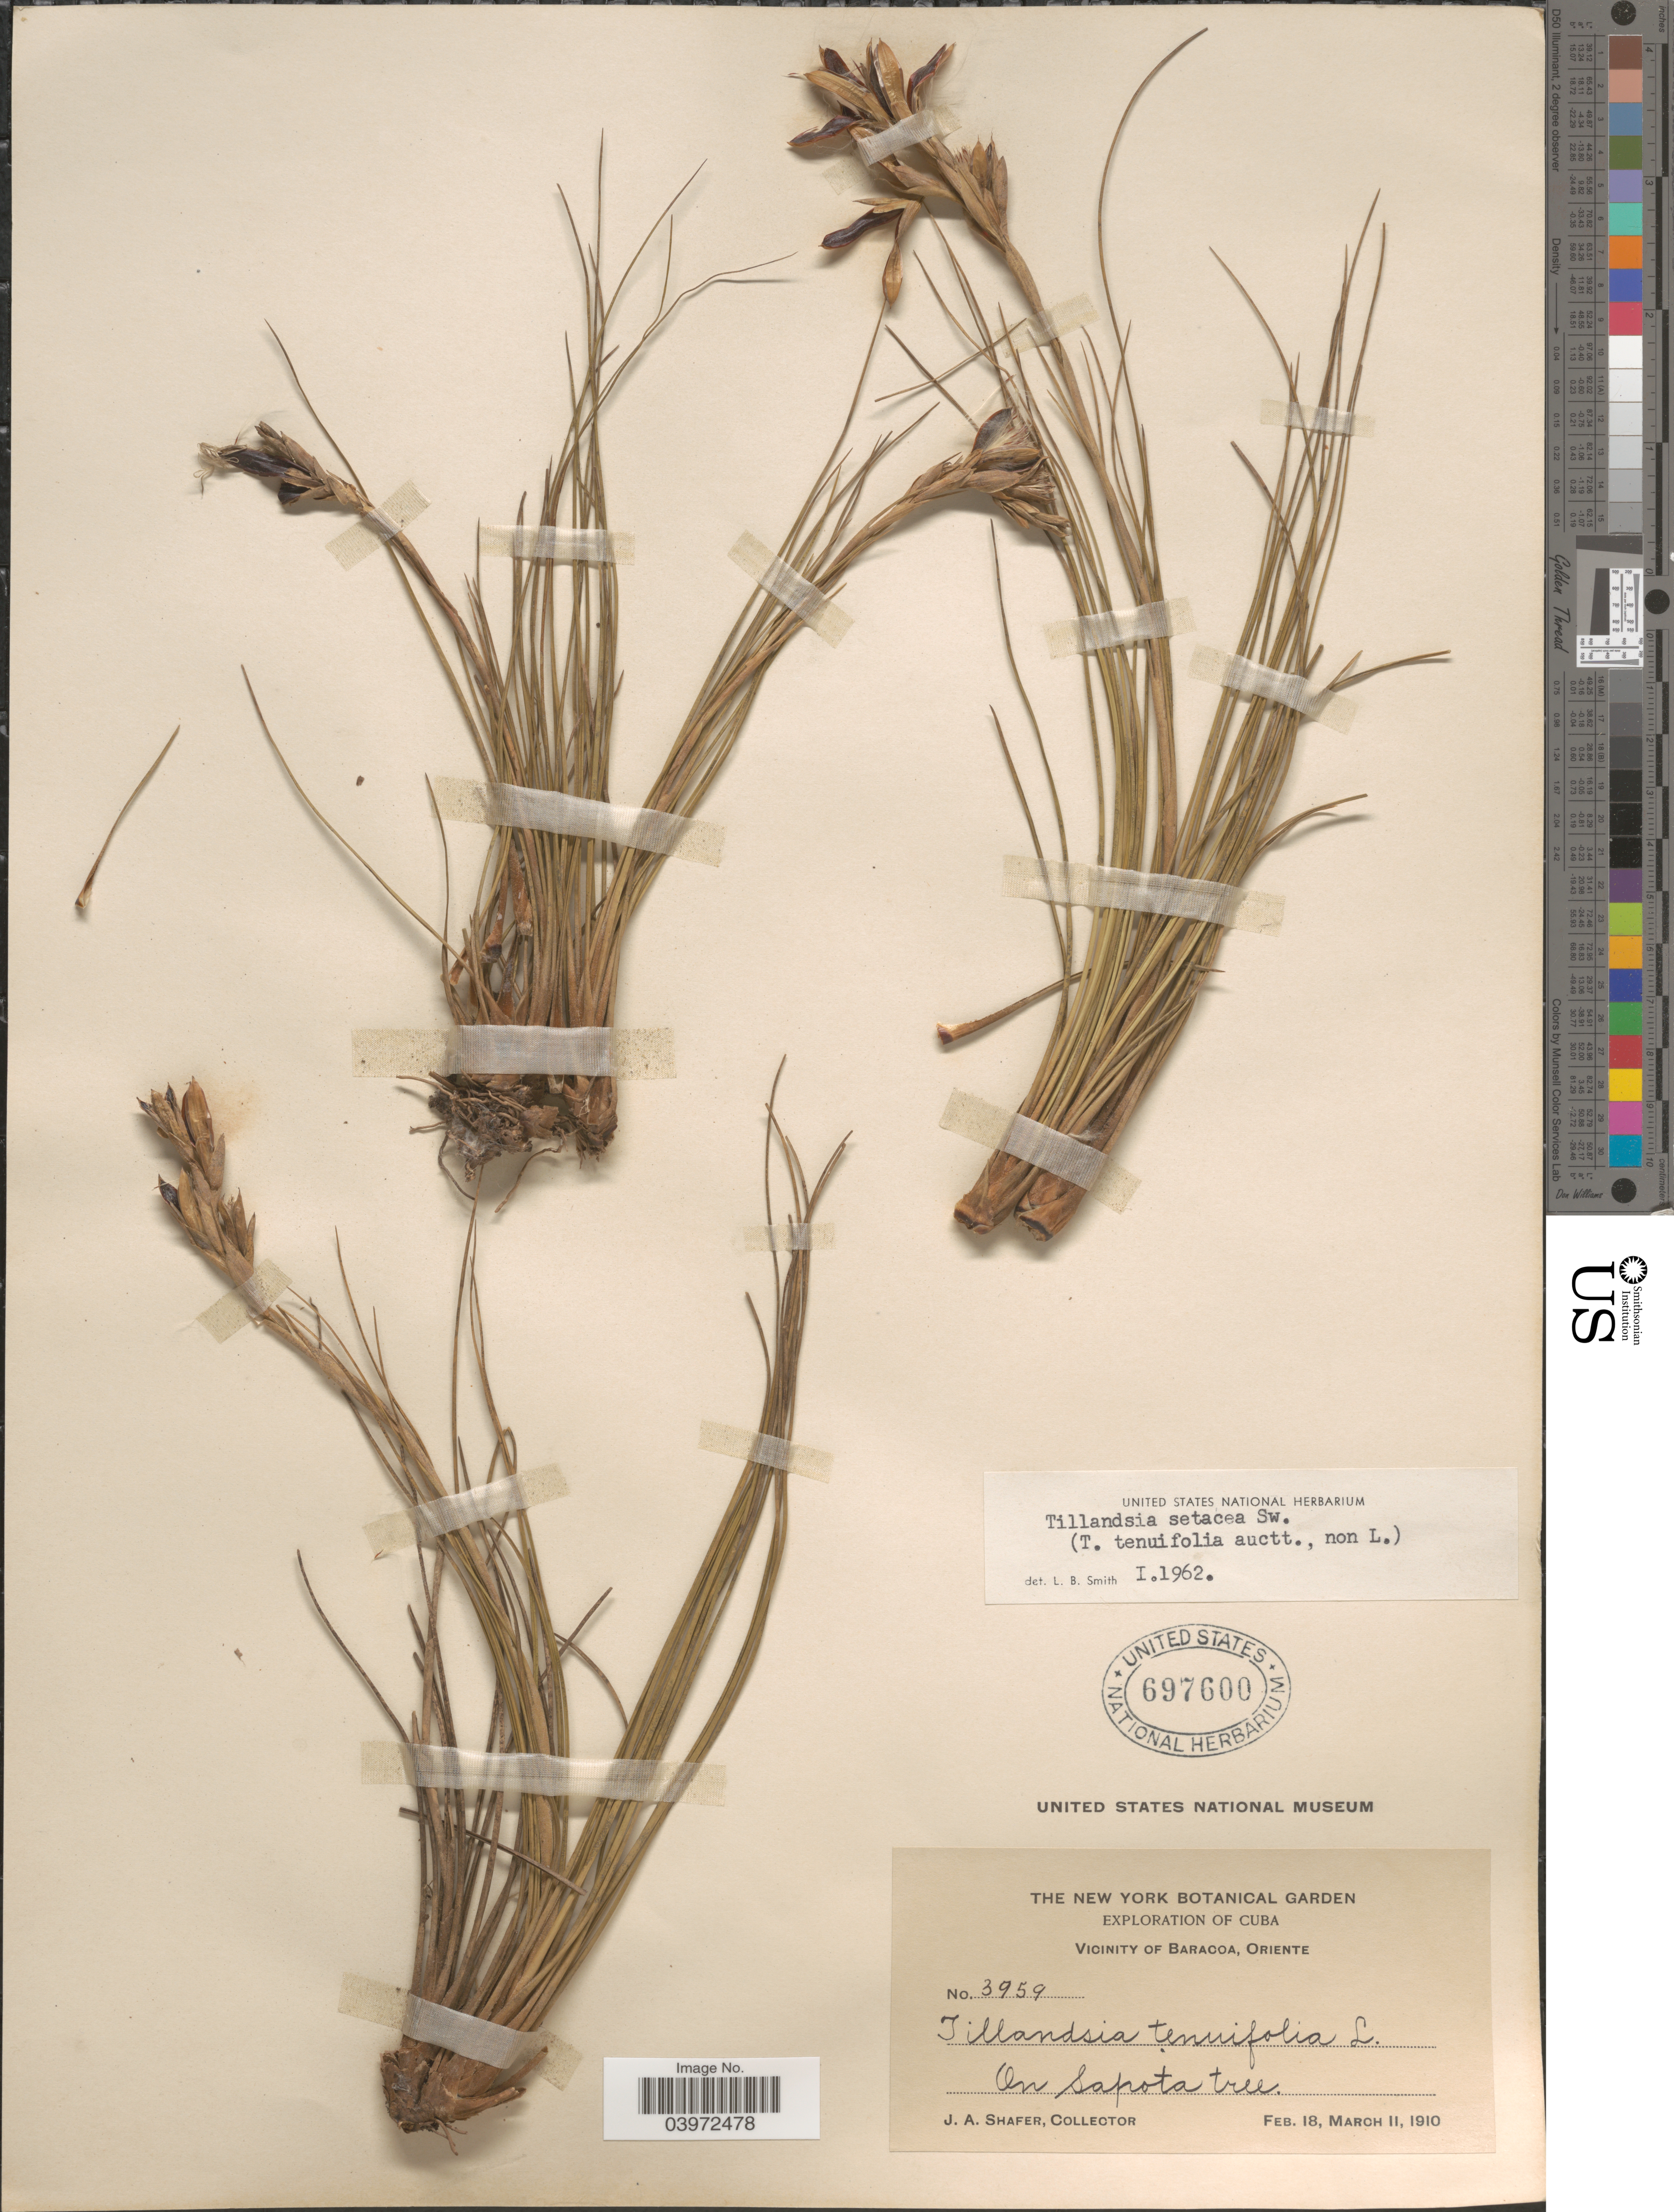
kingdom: Plantae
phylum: Tracheophyta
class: Liliopsida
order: Poales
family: Bromeliaceae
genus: Tillandsia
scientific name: Tillandsia setacea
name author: Sw.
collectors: J. A. Shafer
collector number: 3959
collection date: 1910-02-18/1910-03-11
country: Cuba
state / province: Oriente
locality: Vicinity of Baracoa. On Sapota tree.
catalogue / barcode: US 697600